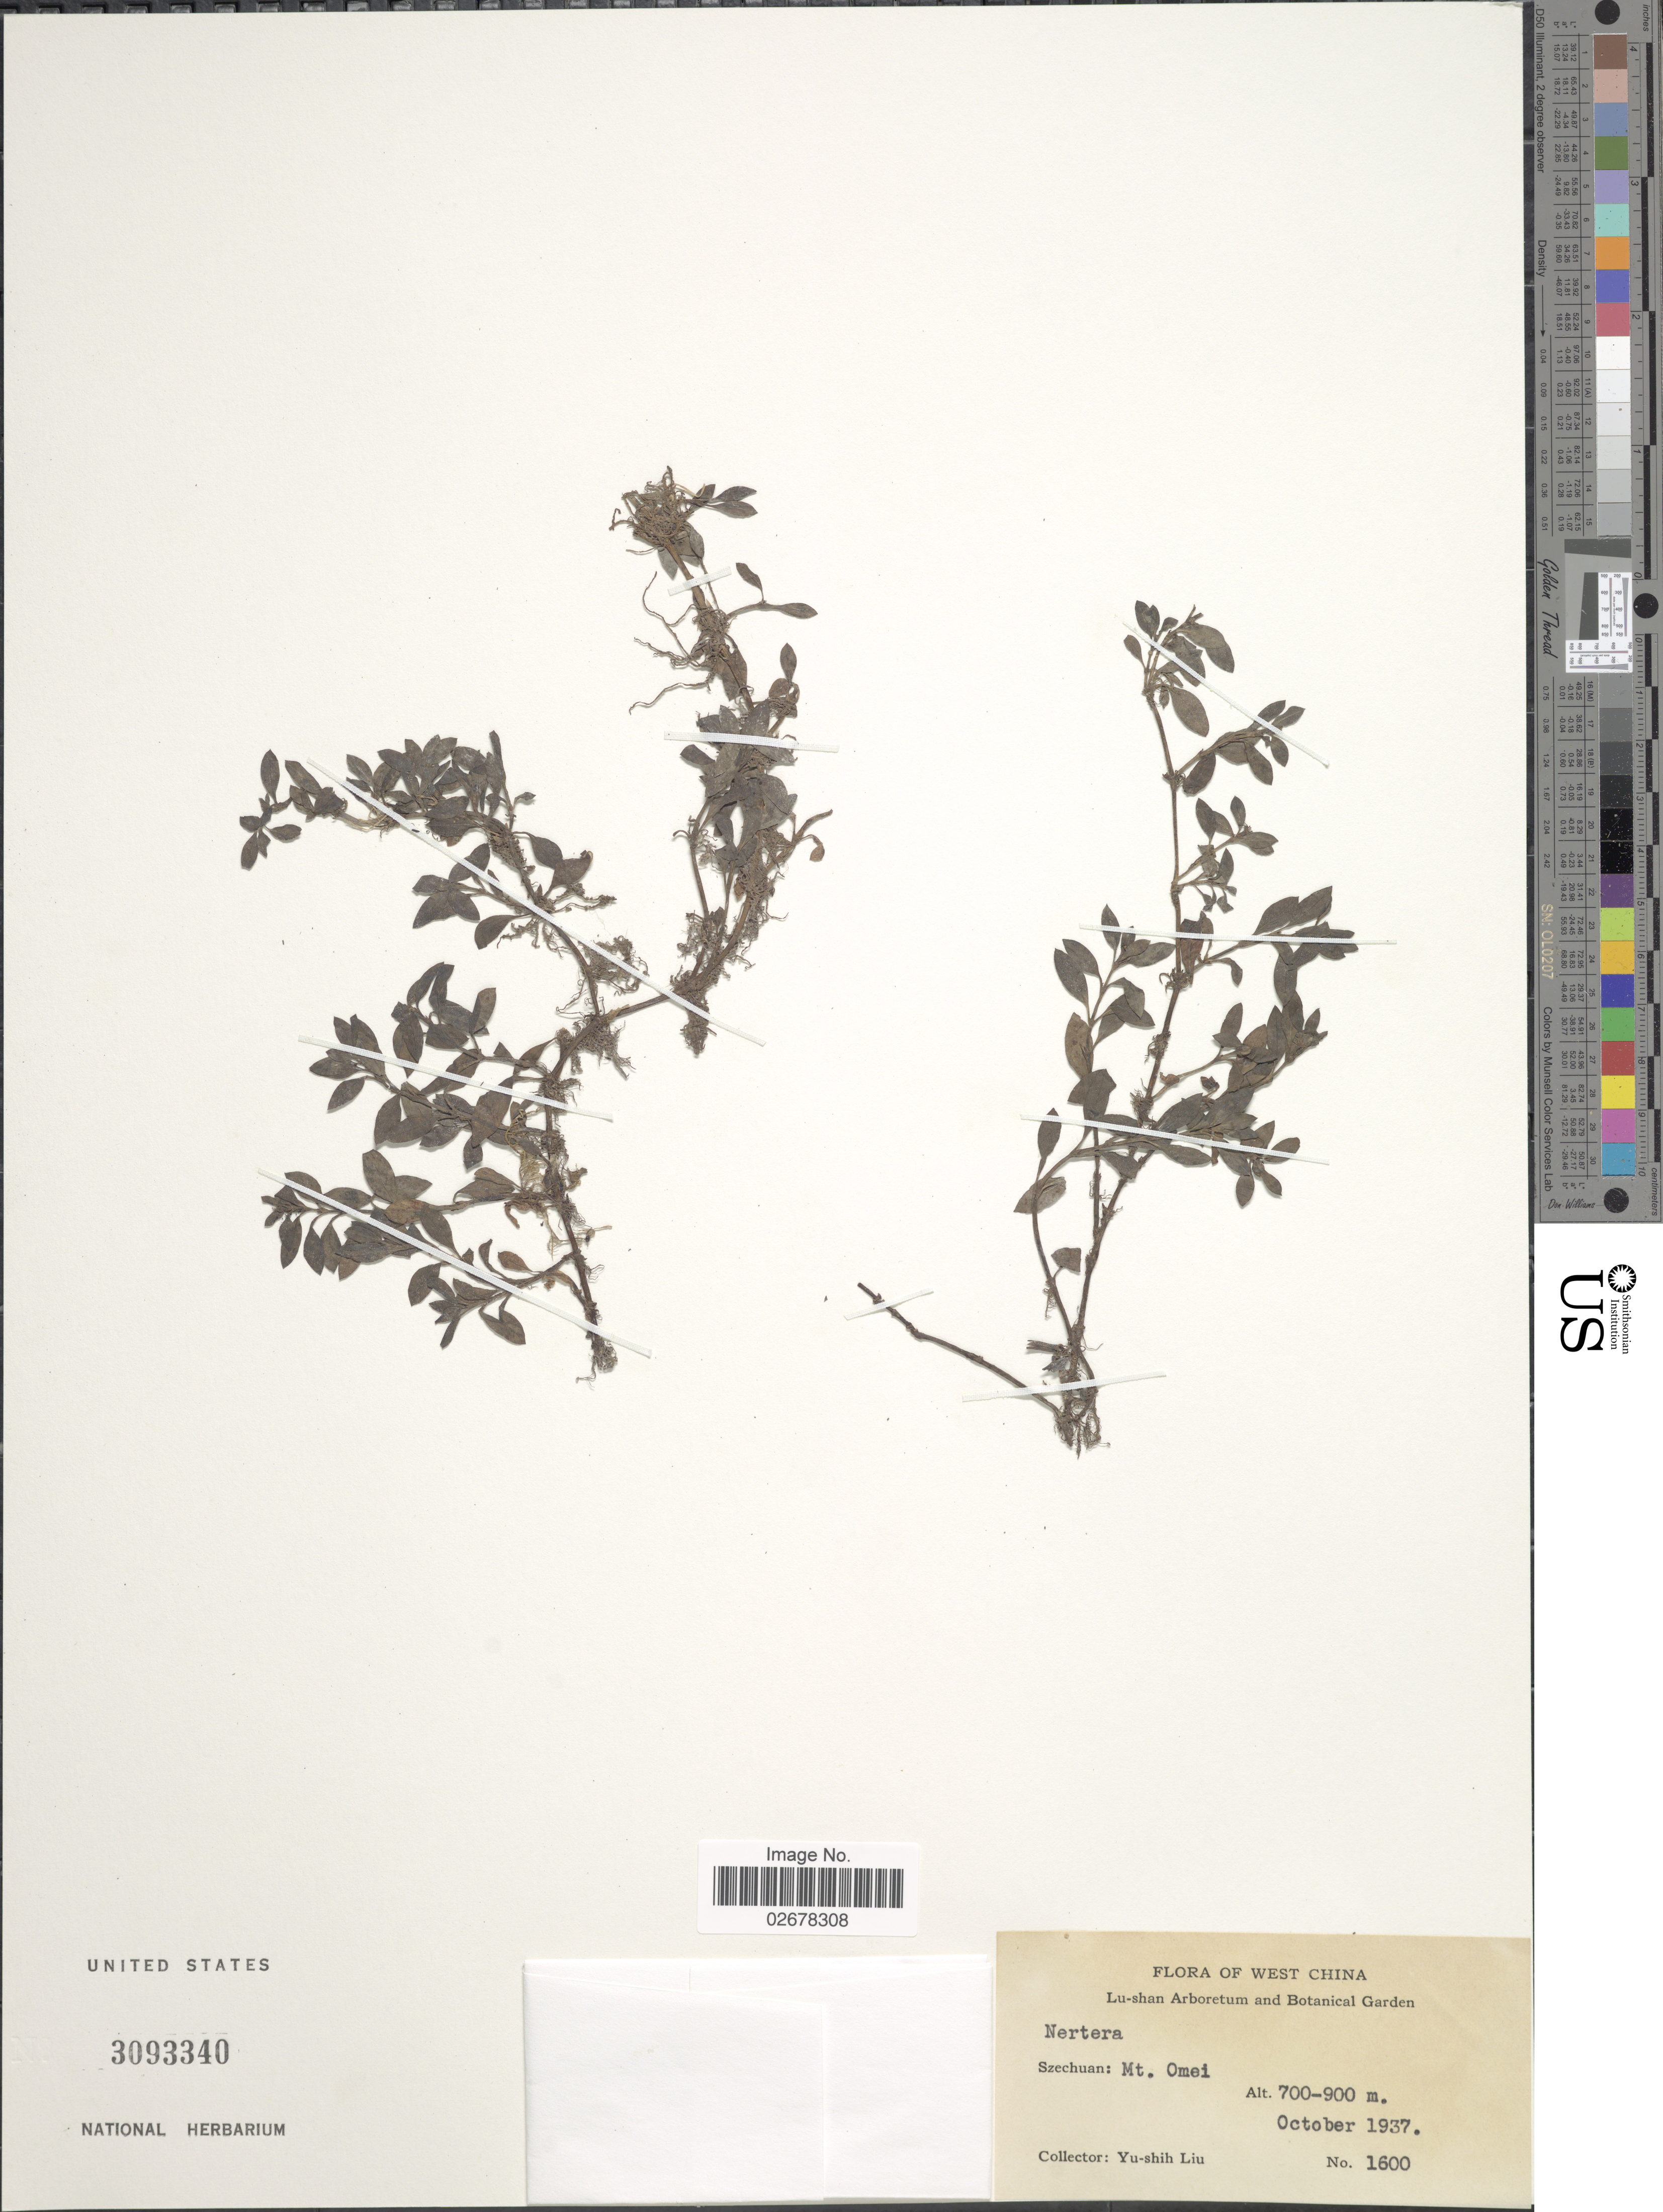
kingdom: Plantae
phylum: Tracheophyta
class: Magnoliopsida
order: Gentianales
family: Rubiaceae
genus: Nertera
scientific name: Nertera sp.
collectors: Y.-S. Liu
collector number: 1600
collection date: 1937-10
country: China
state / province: Sichuan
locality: Szechuan: Mt. Omei, West China.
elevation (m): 700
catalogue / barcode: US 3093340